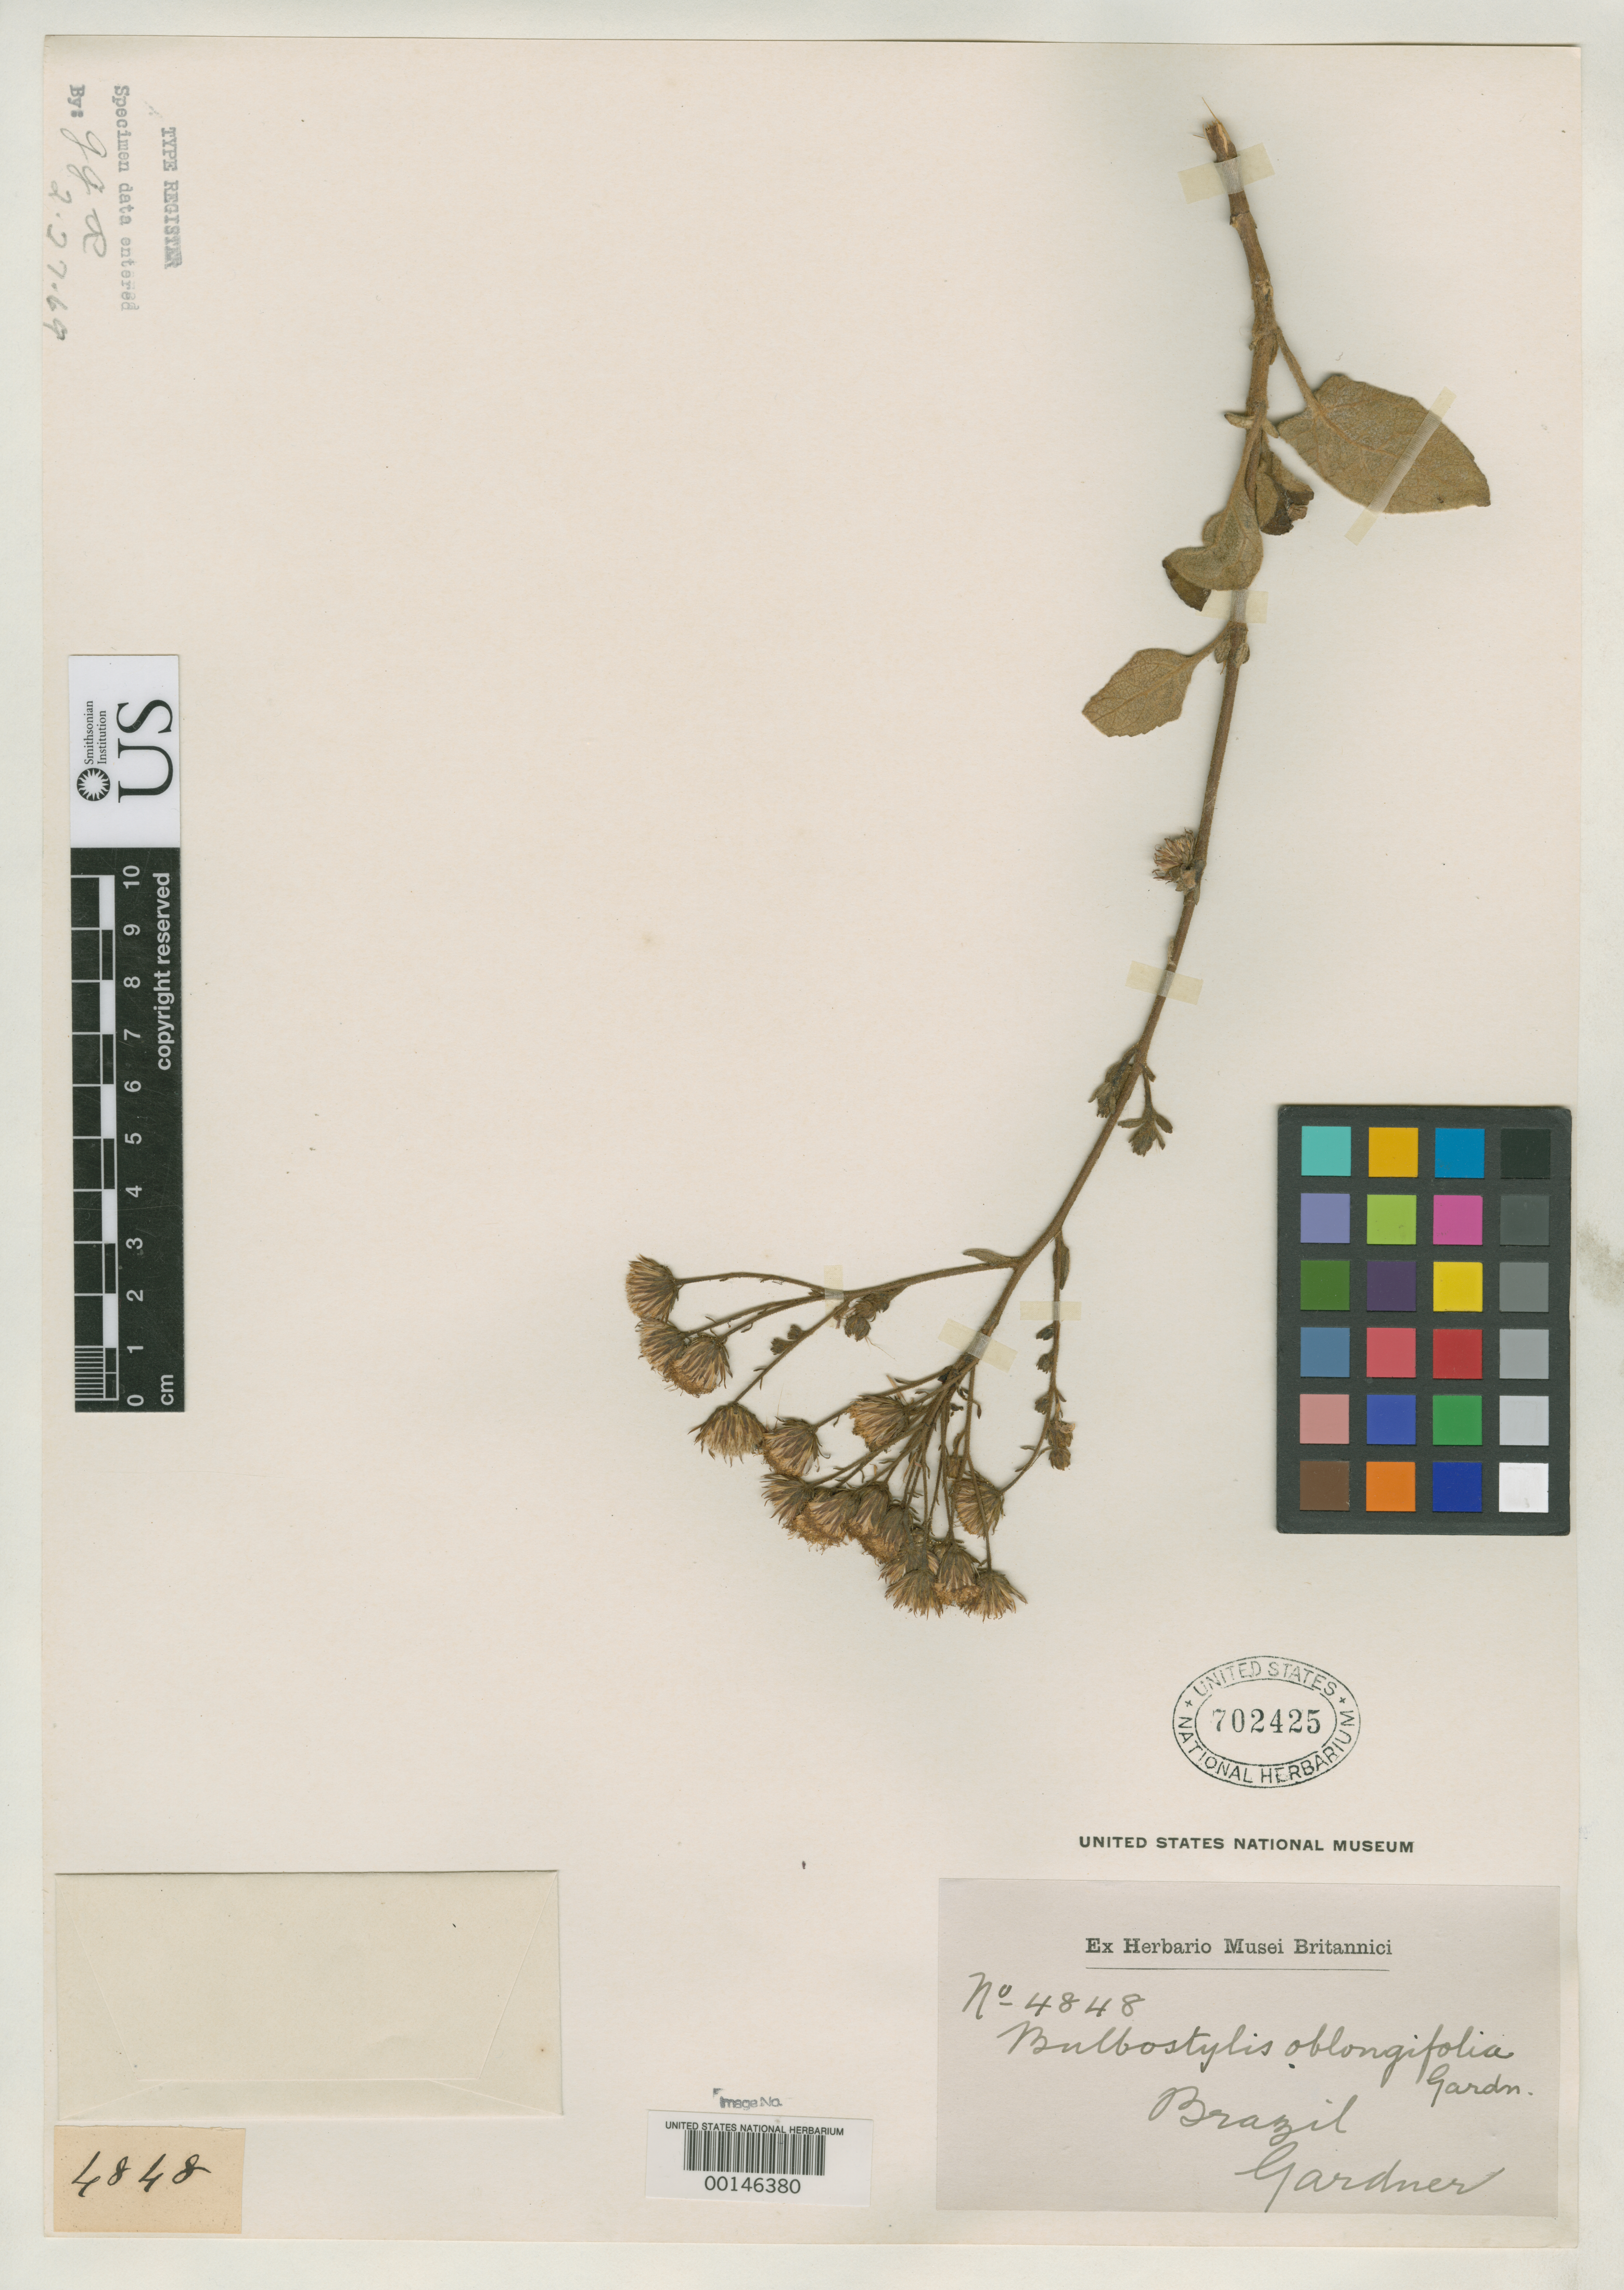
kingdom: Plantae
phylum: Tracheophyta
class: Magnoliopsida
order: Asterales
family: Asteraceae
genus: Bulbostylis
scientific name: Bulbostylis oblongifolia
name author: Gardner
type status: Isotype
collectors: G. Gardner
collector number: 4848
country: Brazil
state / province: Minas Gerais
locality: Formigas.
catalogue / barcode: US 702425